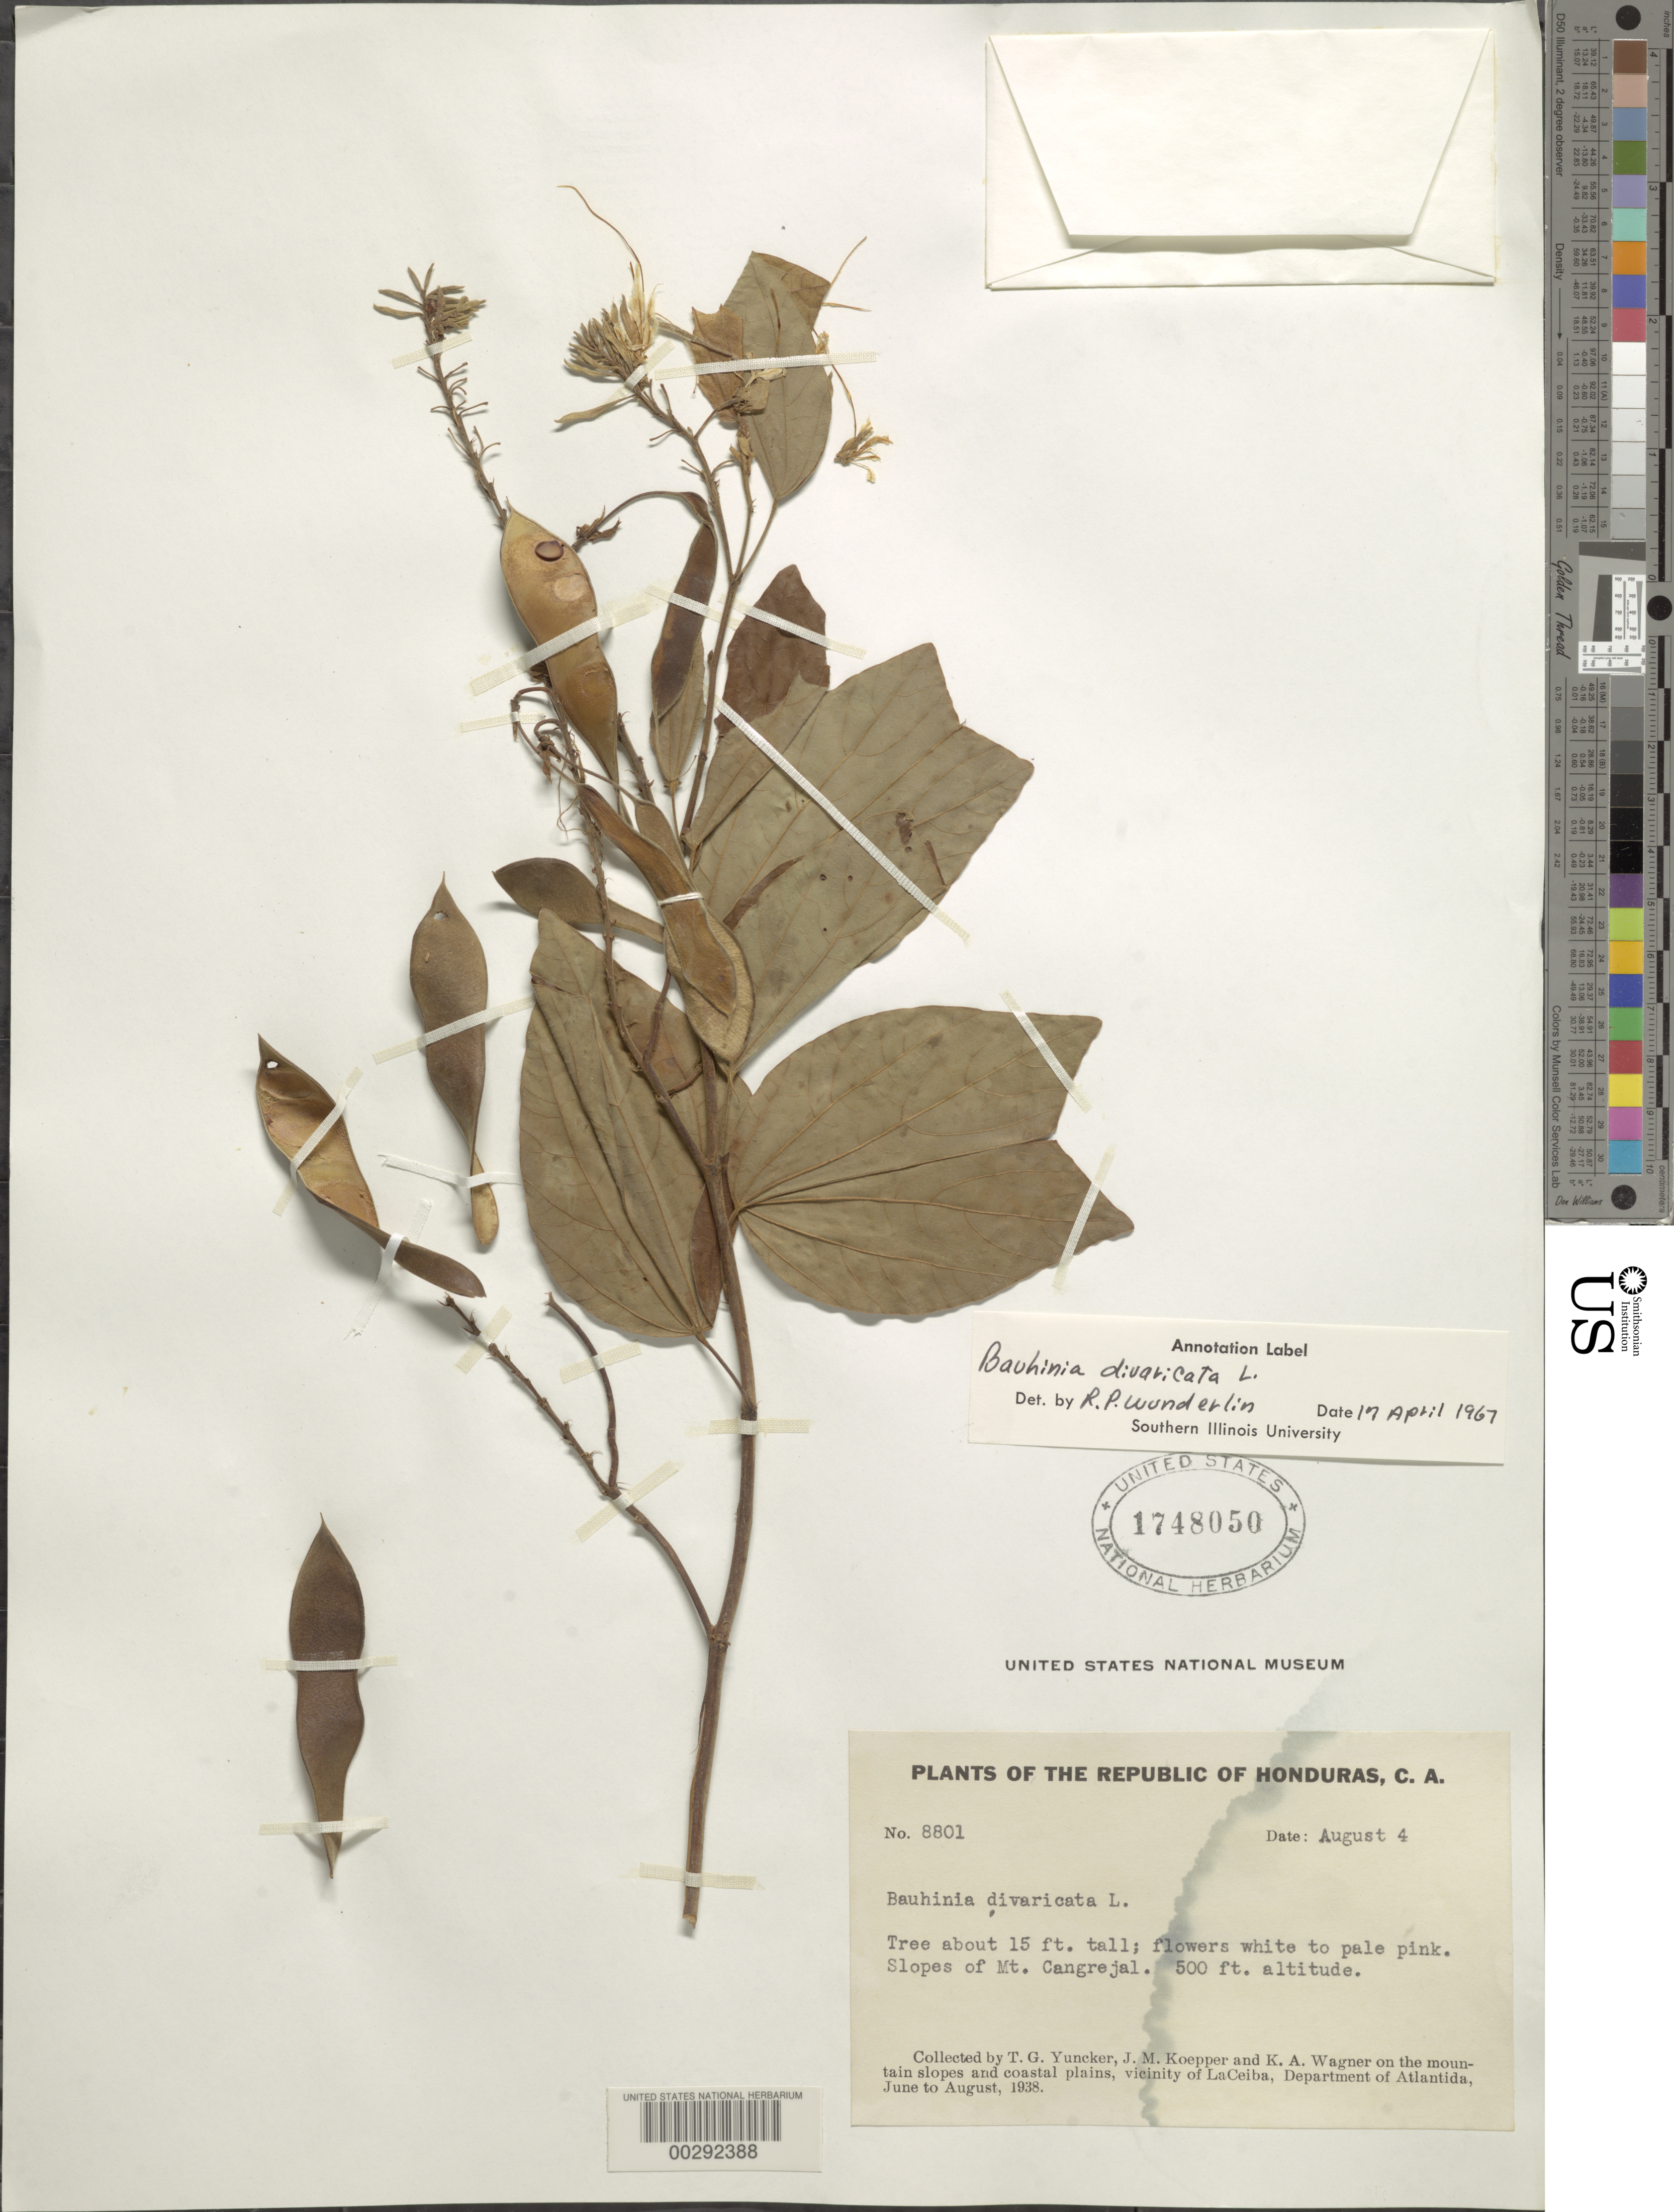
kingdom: Plantae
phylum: Tracheophyta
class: Magnoliopsida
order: Fabales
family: Fabaceae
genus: Bauhinia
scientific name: Bauhinia divaricata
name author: L.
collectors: T. G. Yuncker, J. M. Koepper & K. A. Wagner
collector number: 8801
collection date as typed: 04 Aug 1938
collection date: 1938-08-04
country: Honduras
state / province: Atlántida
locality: Slopes of Mt. Cangrejal, vicinity of La Ceiba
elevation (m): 152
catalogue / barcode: US 1748050